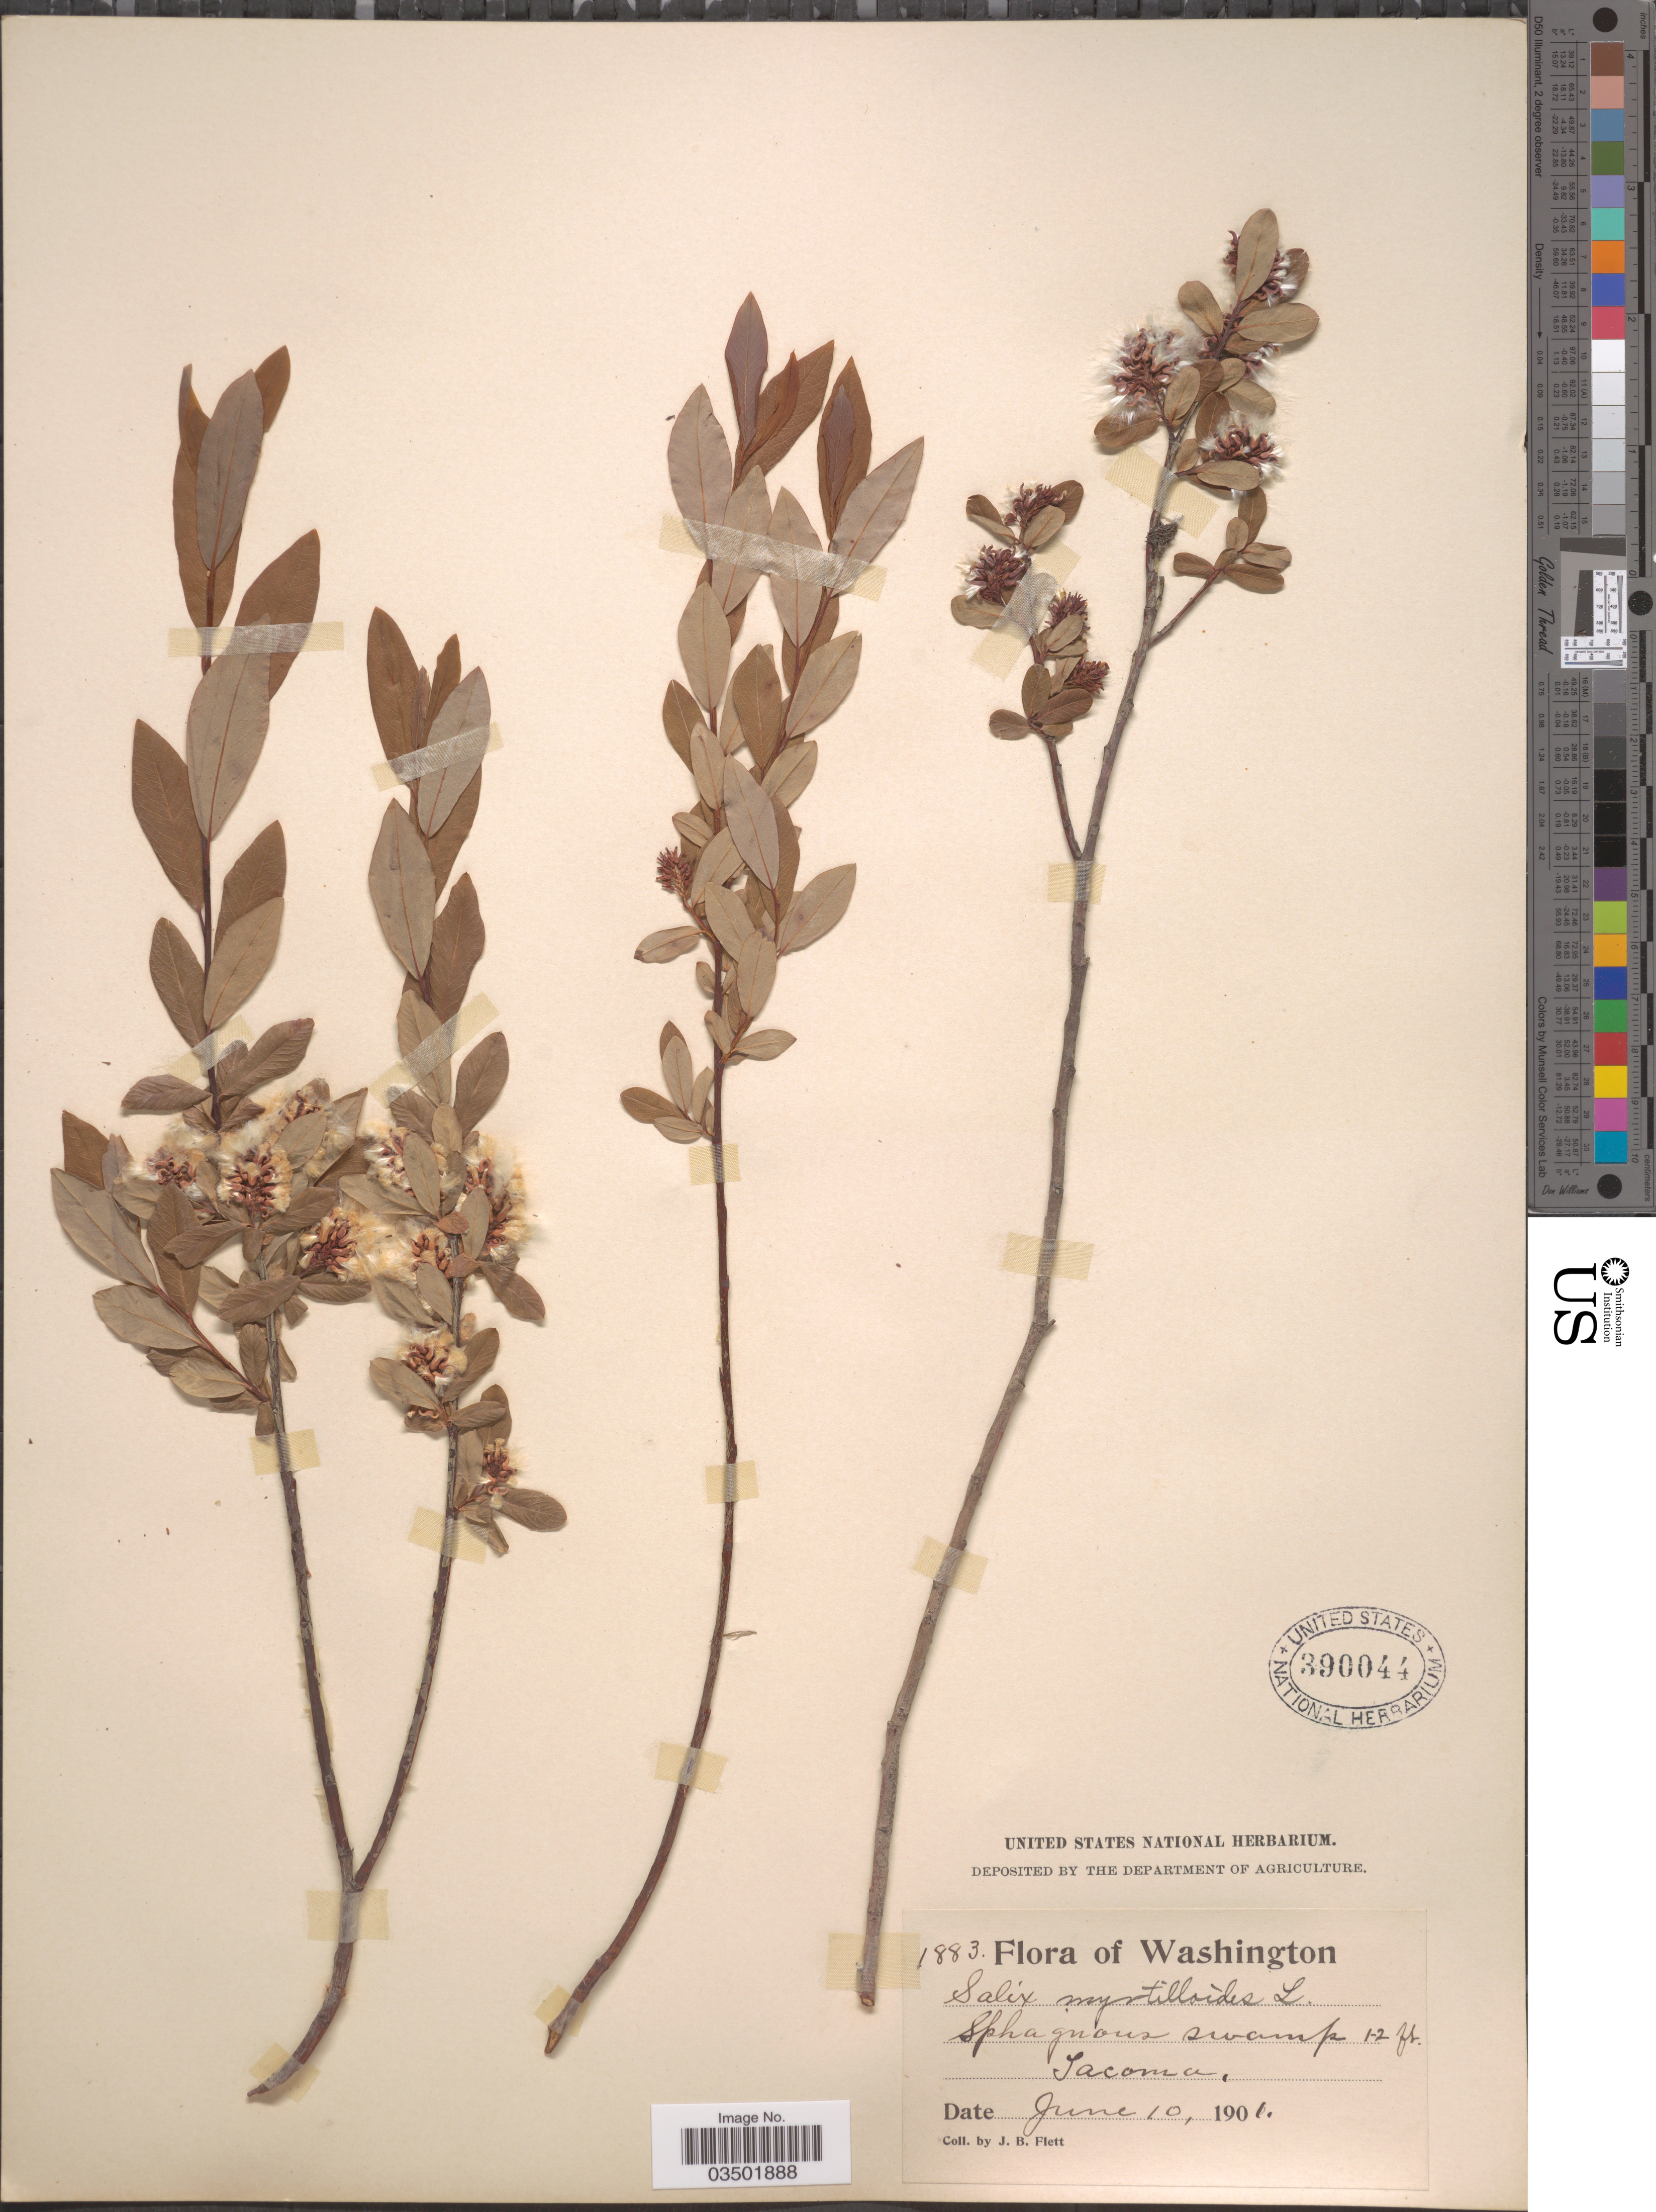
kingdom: Plantae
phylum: Tracheophyta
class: Magnoliopsida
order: Malpighiales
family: Salicaceae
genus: Salix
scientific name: Salix pedicellaris var. hypoglauca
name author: Fernald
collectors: J. Flett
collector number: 1883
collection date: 1901-06-10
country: United States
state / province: Washington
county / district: Pierce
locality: Tacoma.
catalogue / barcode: US 390044